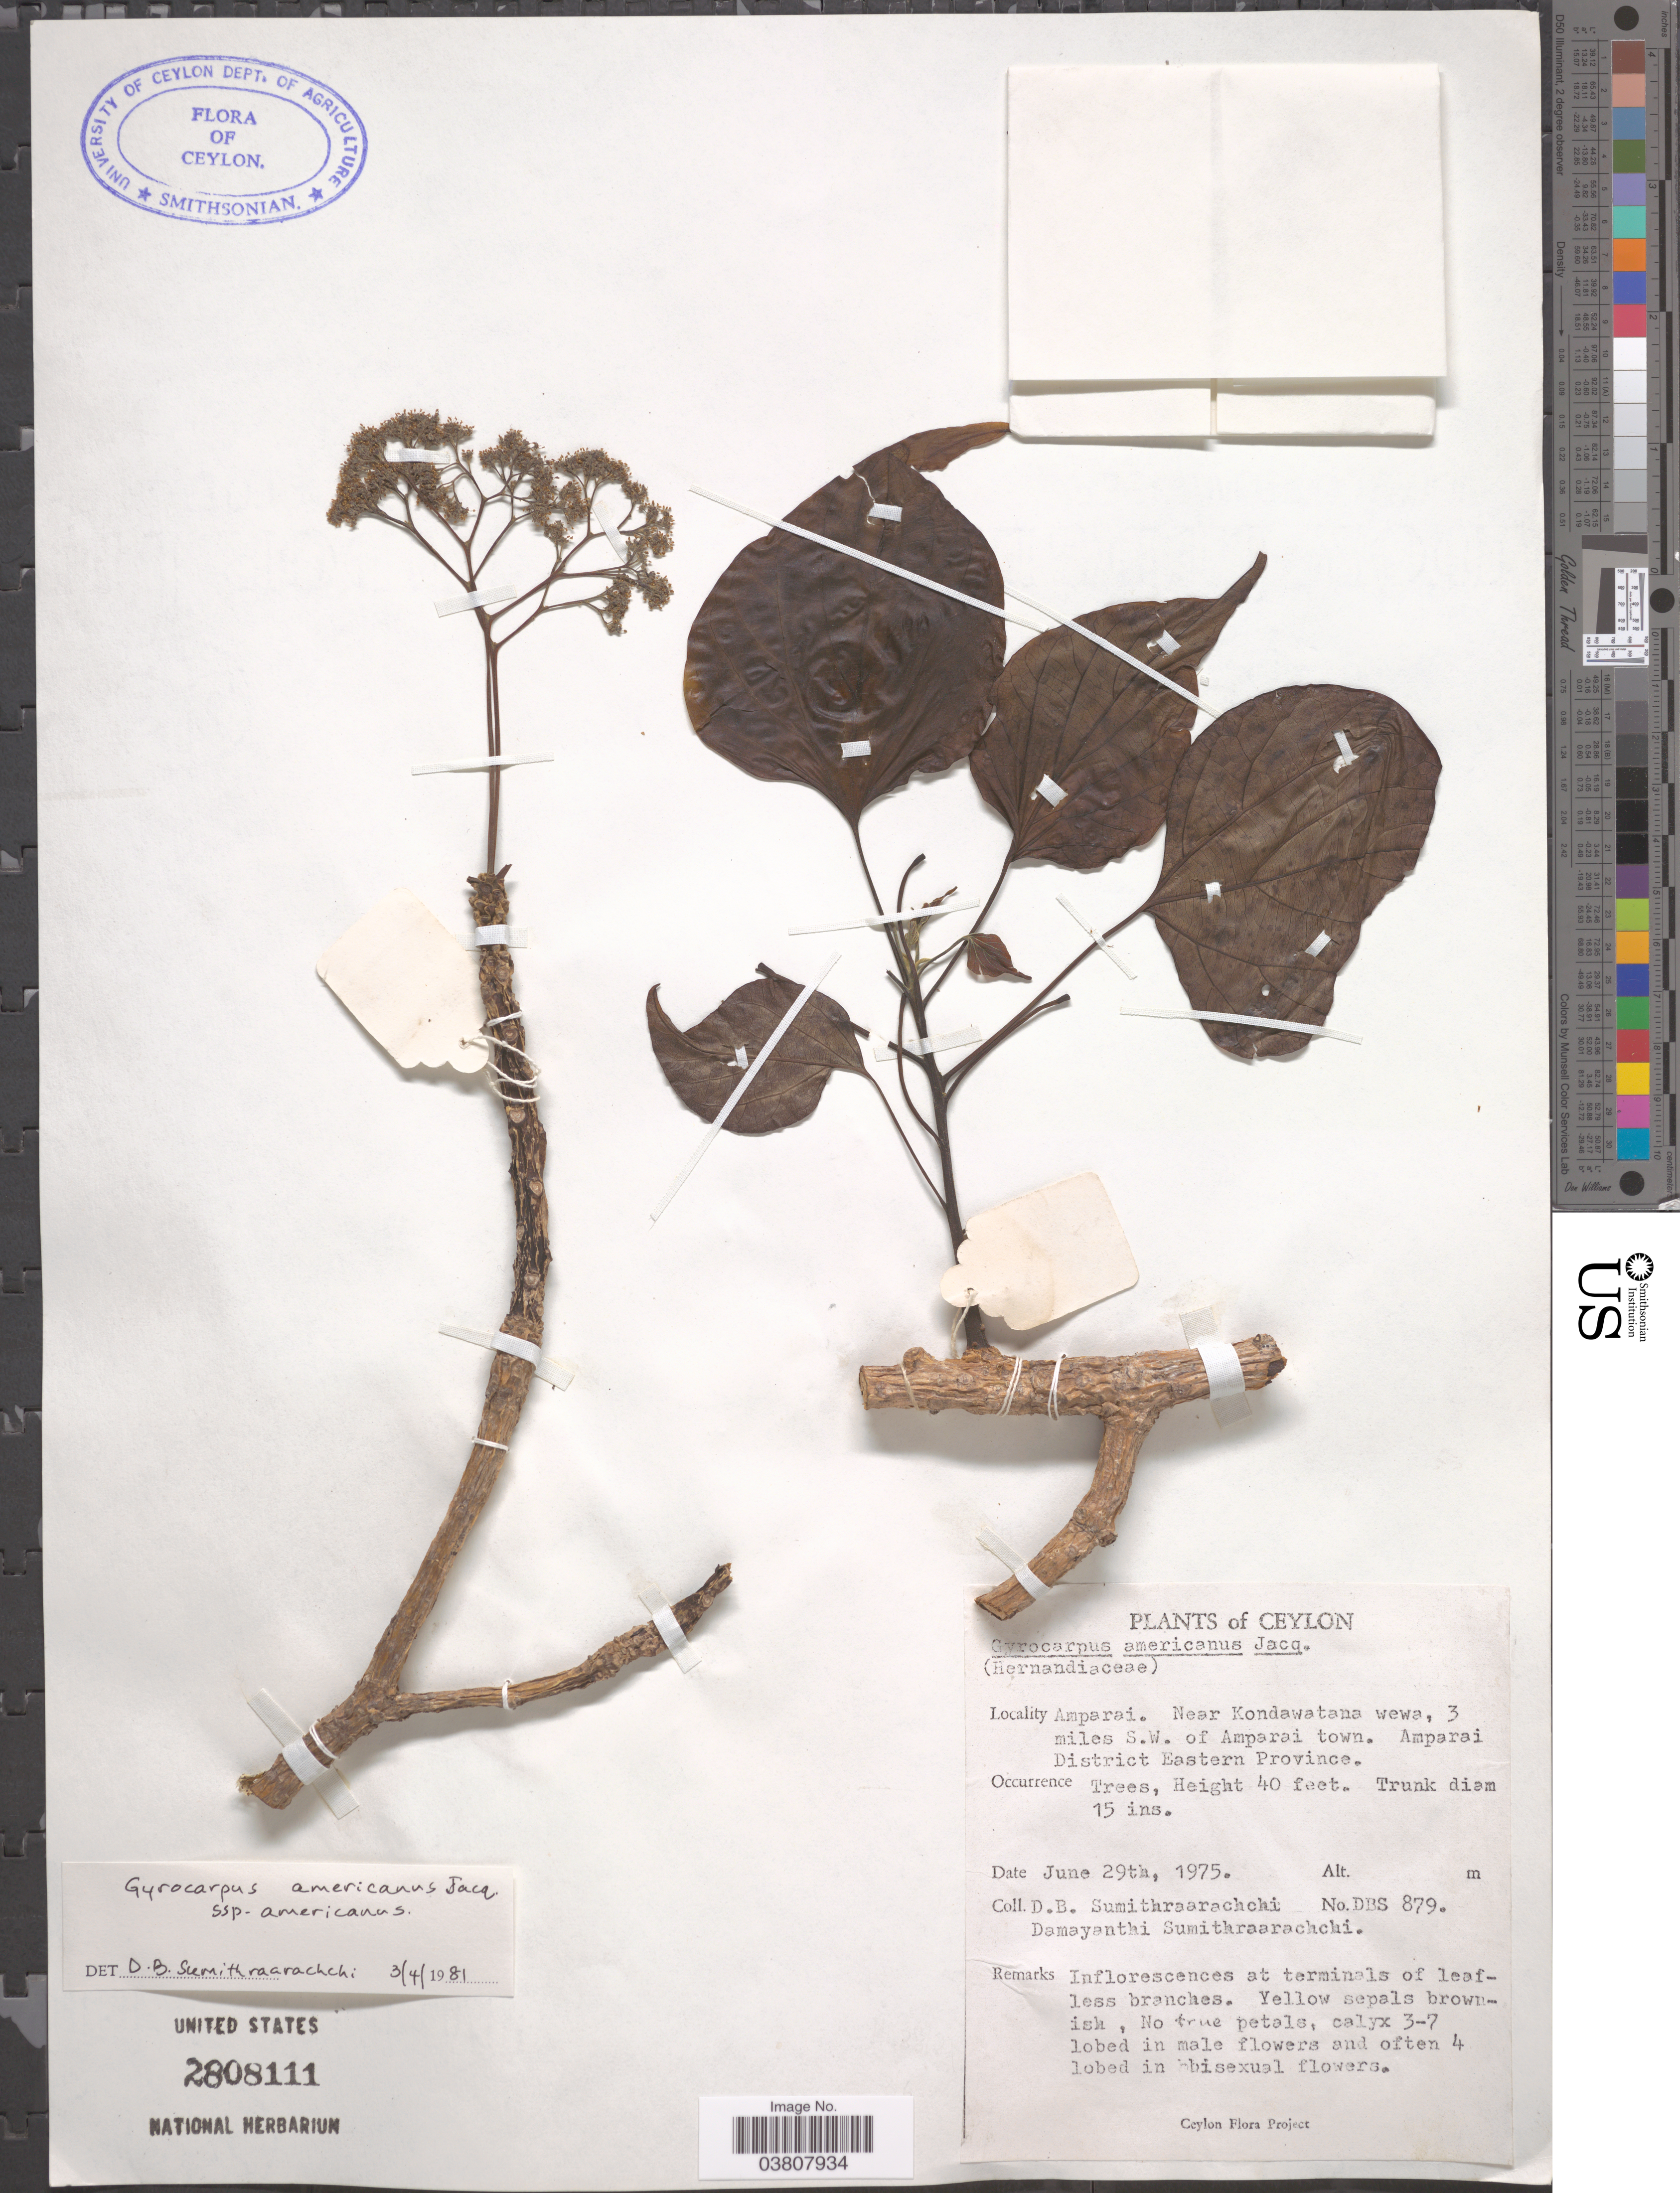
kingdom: Plantae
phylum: Tracheophyta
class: Magnoliopsida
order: Laurales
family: Hernandiaceae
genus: Gyrocarpus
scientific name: Gyrocarpus americanus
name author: Jacq.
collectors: D. B. Sumithraarachchi & D. Sumithraarachchi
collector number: DBS879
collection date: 1975-06-29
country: Sri Lanka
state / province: Eastern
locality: Ceylon. Amparai. Near Kondawatana wewa, 3 miles S.W. of Amparai town. Amparai District.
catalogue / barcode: US 2808111